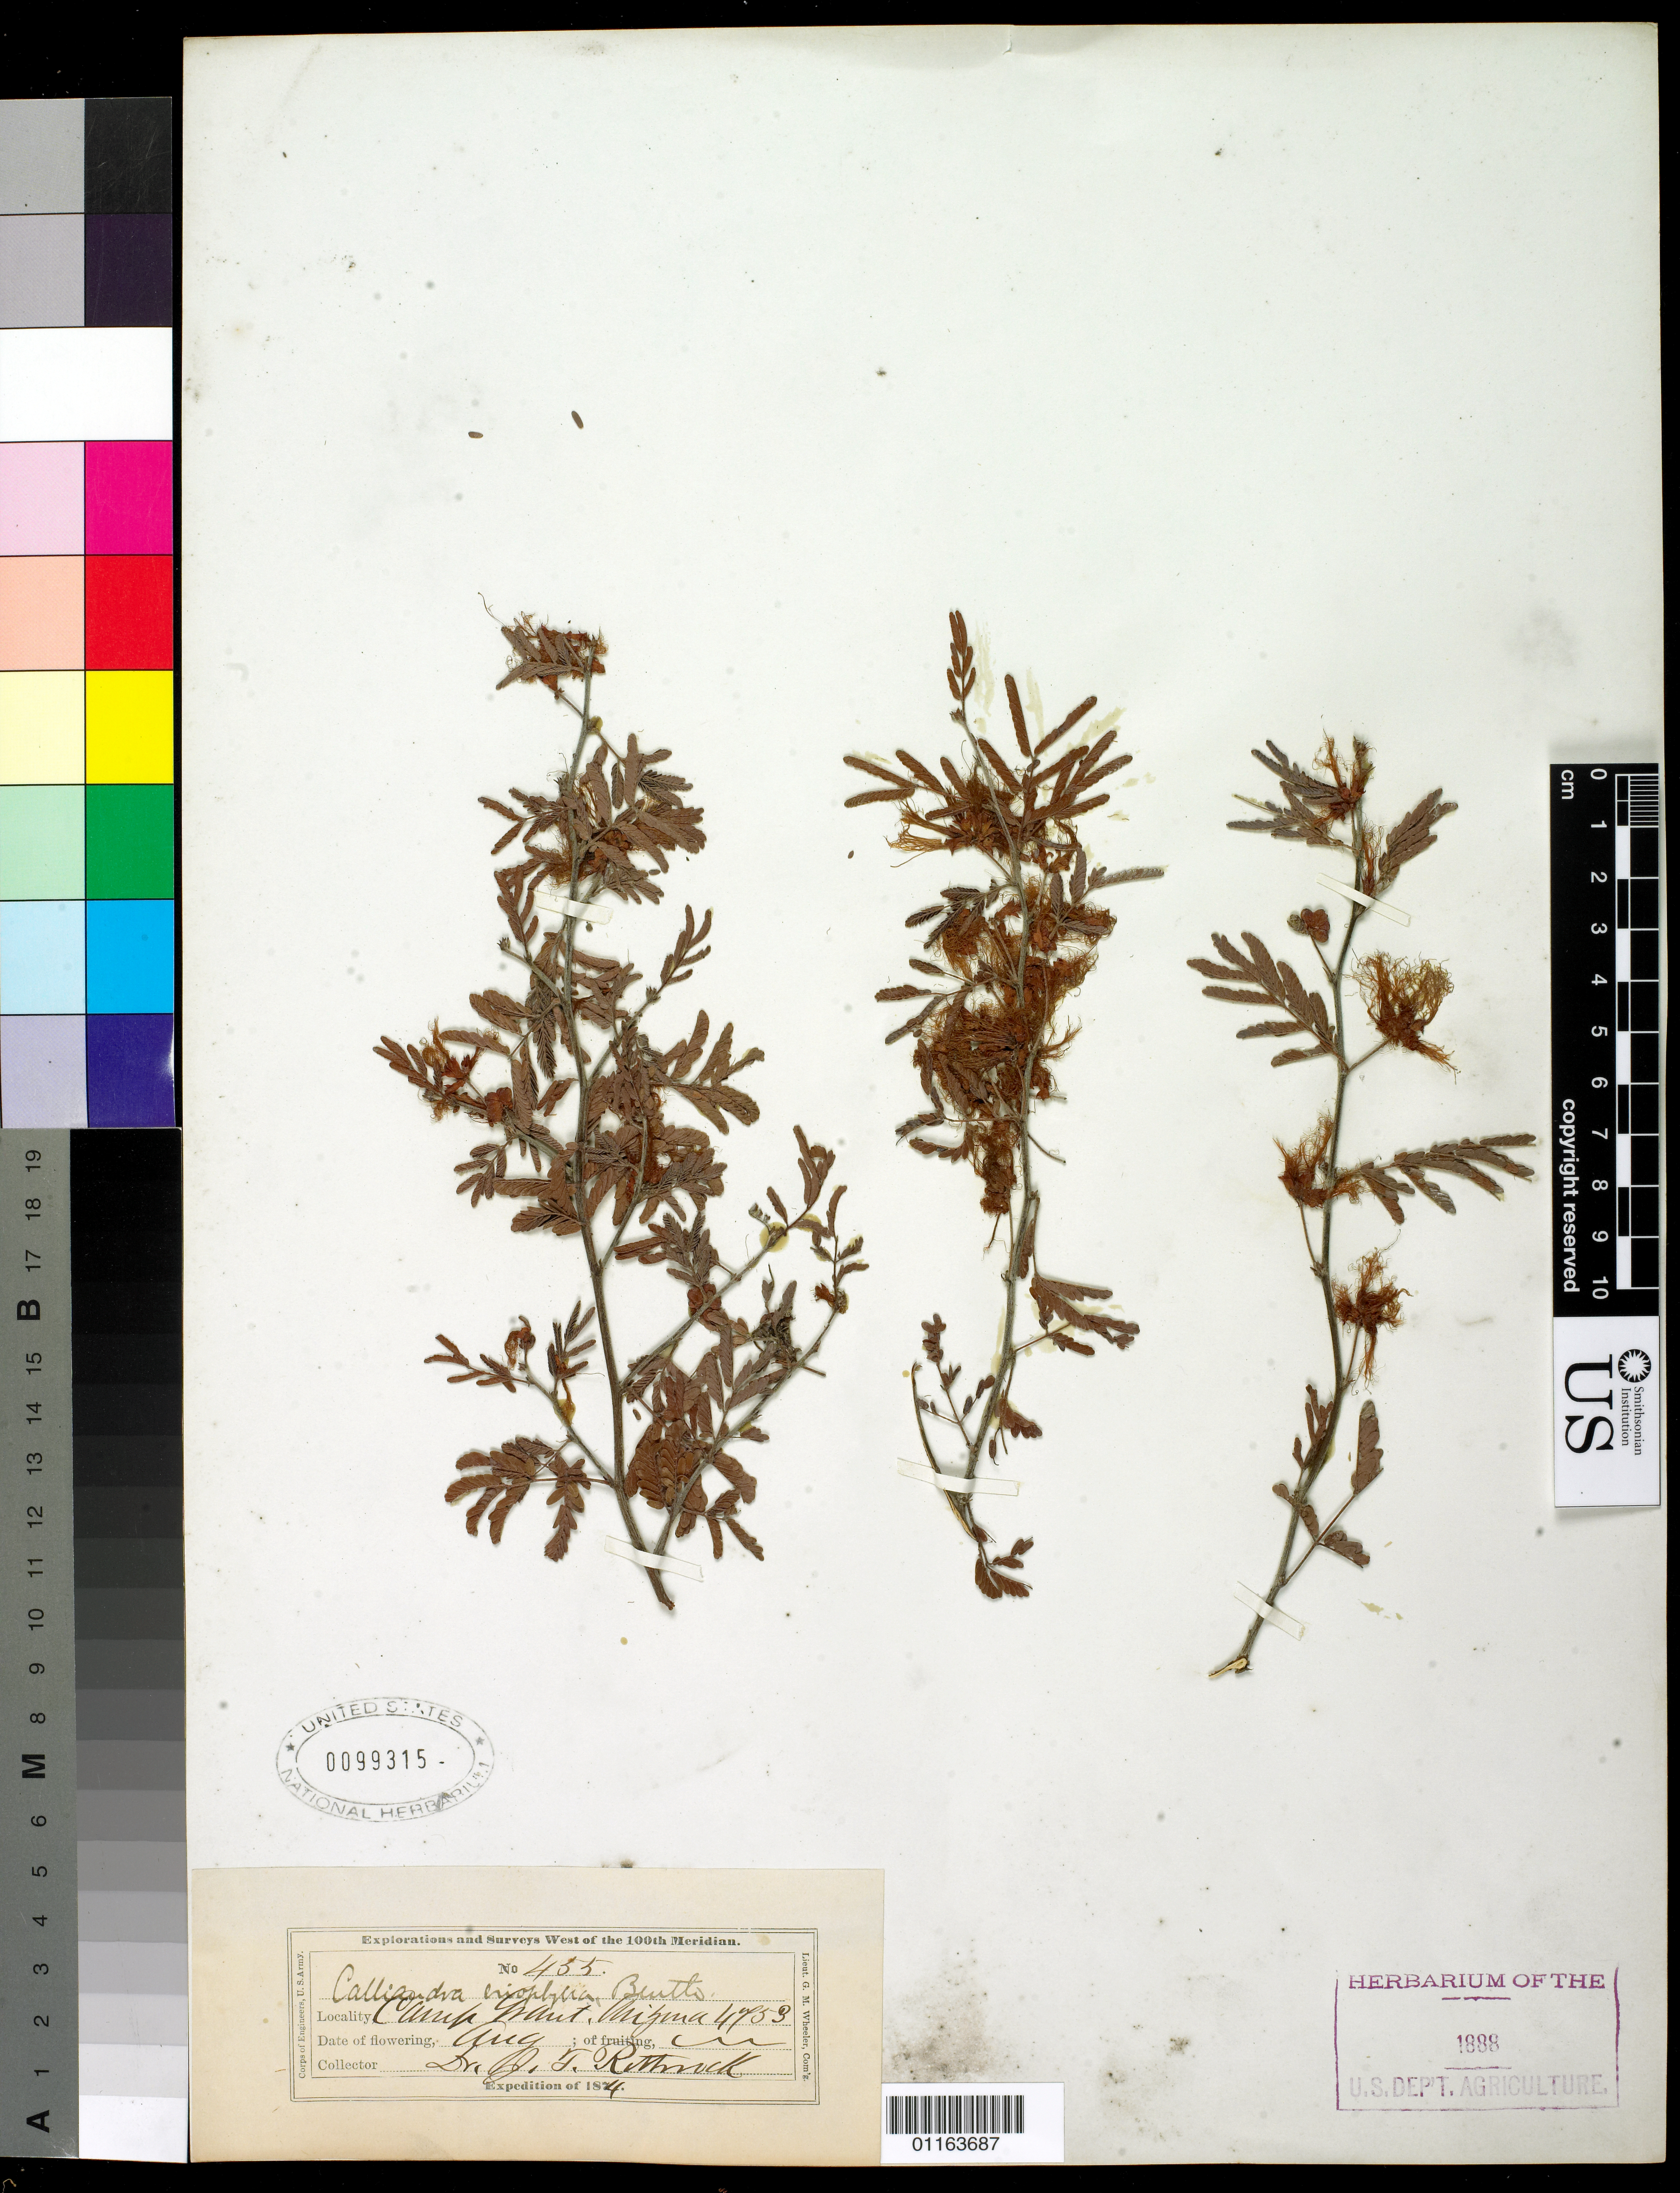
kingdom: Plantae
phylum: Tracheophyta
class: Magnoliopsida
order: Fabales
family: Fabaceae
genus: Calliandra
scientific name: Calliandra eriophylla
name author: Benth.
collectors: J. T. Rothrock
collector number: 455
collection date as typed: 1874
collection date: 1874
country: United States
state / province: Arizona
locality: Camp Grant.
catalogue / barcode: US 99315